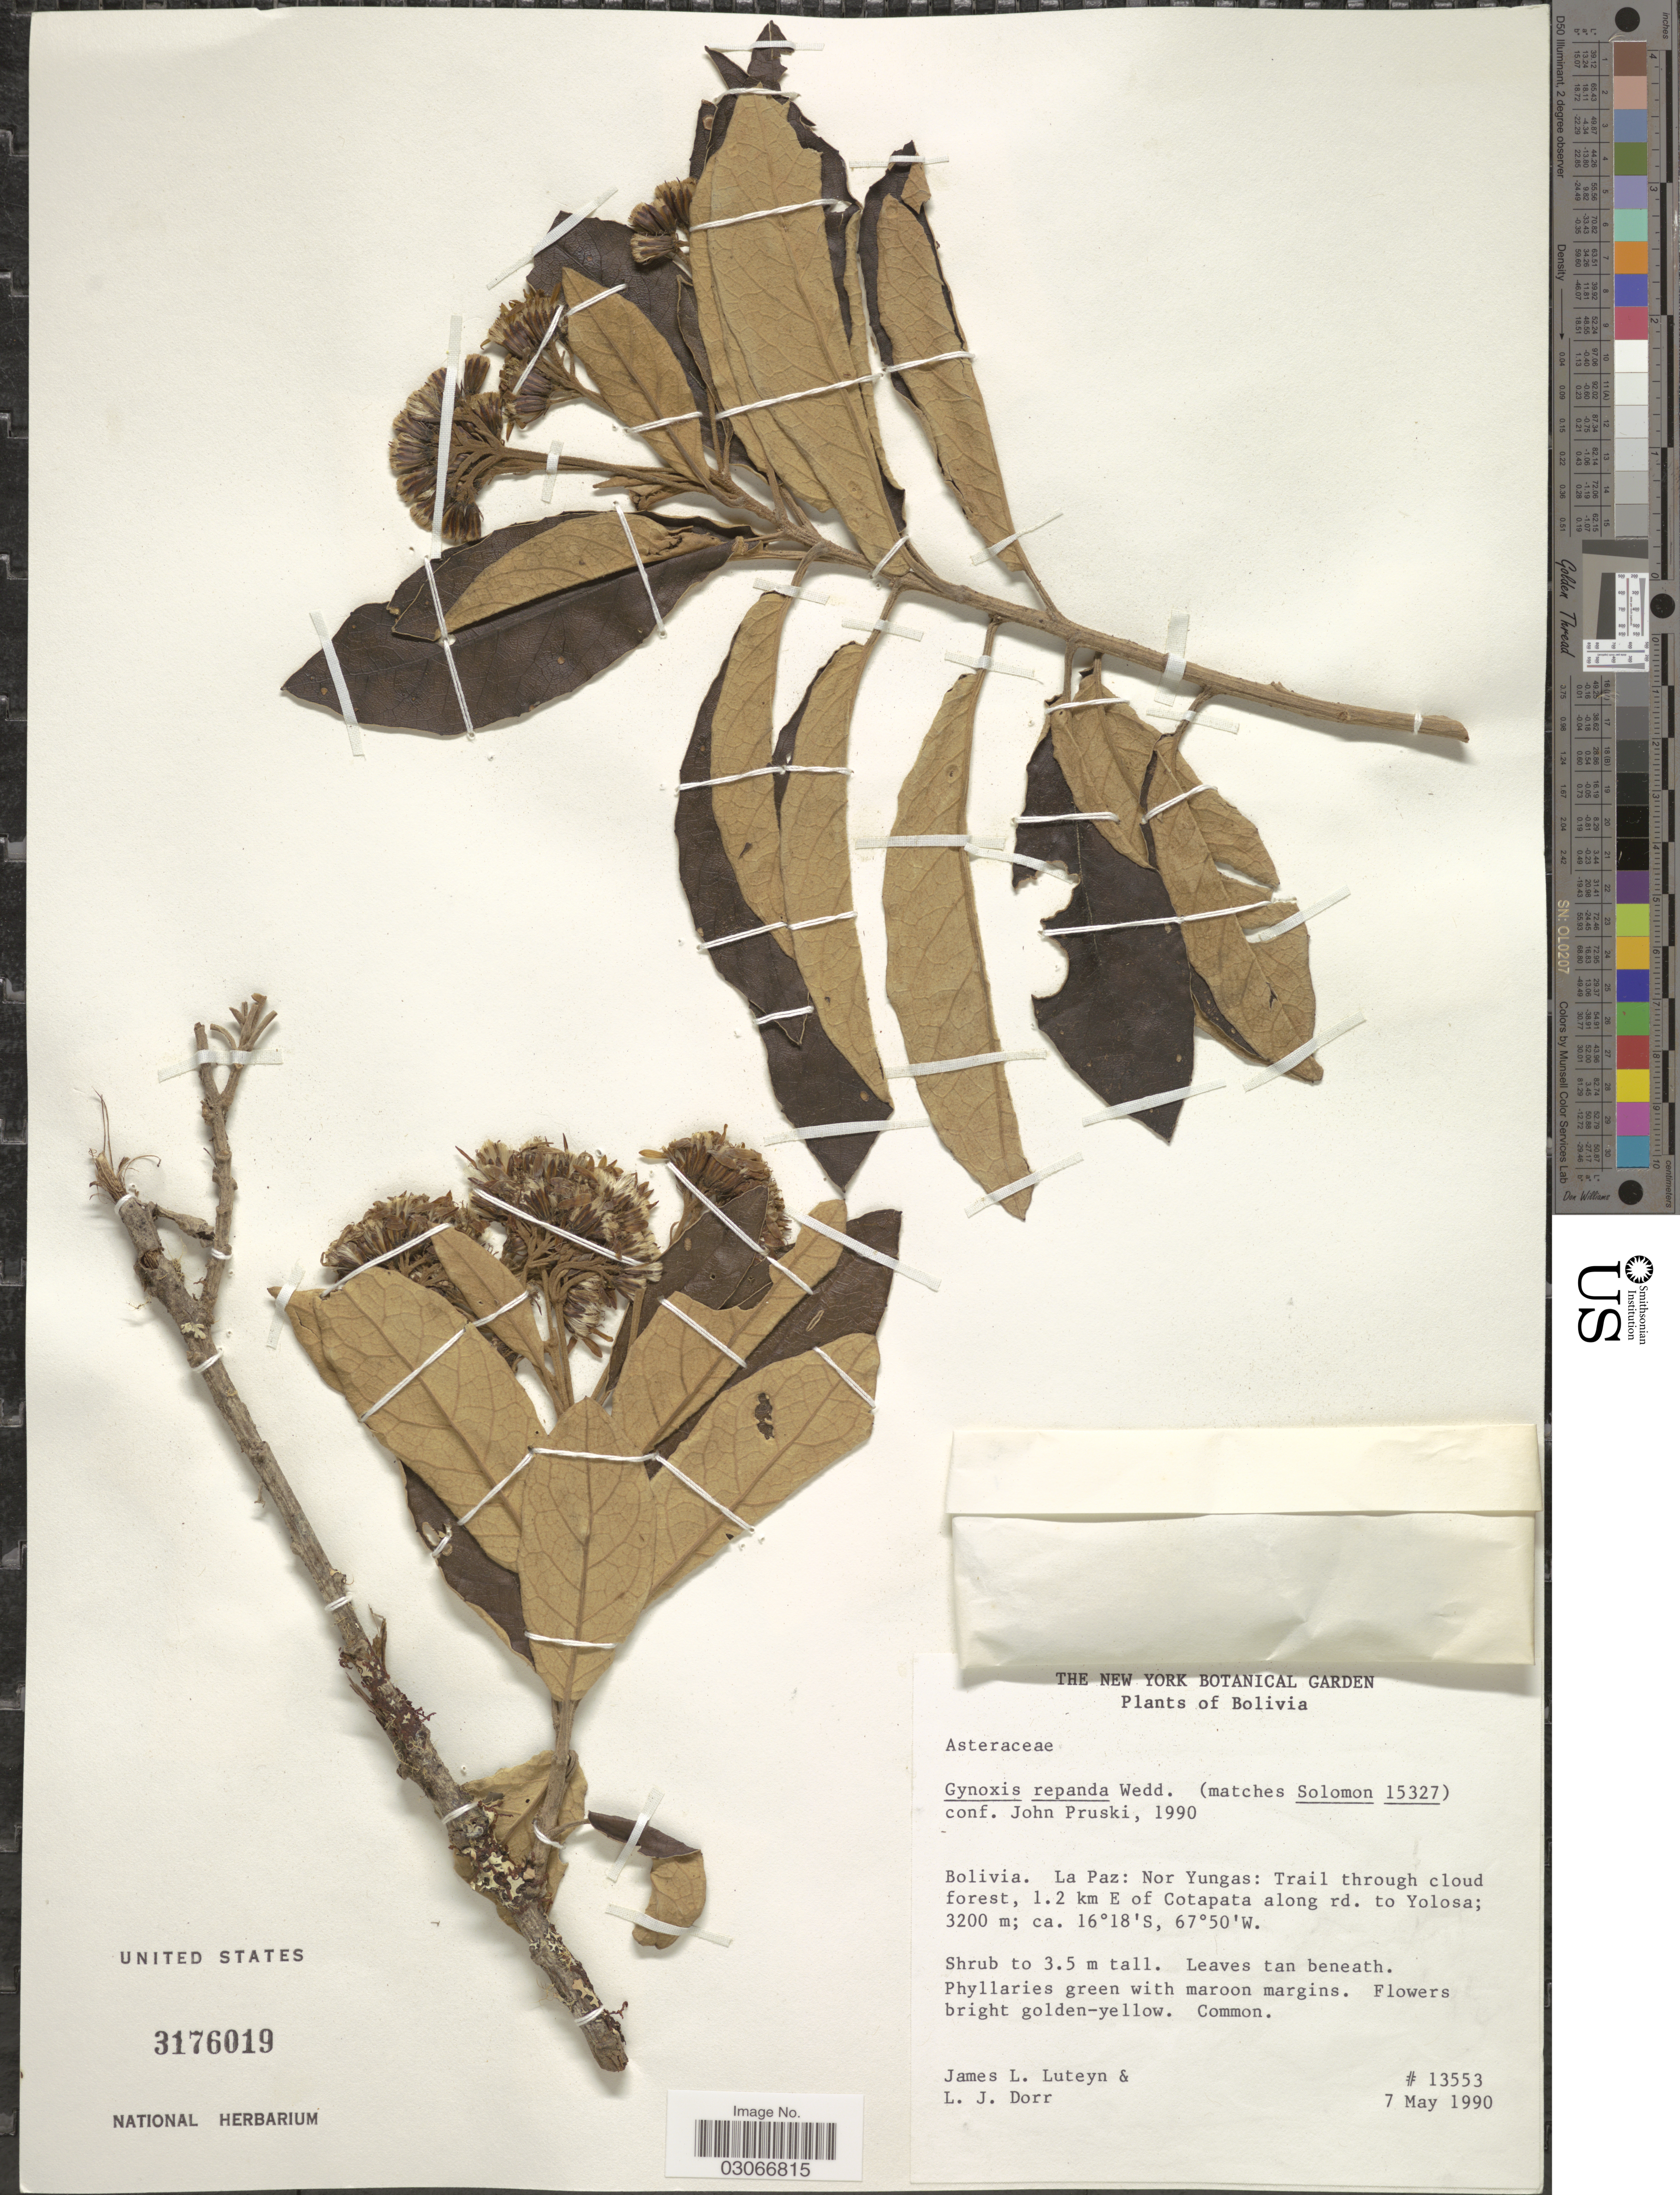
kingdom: Plantae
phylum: Tracheophyta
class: Magnoliopsida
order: Asterales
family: Asteraceae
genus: Nordenstamia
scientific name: Nordenstamia repanda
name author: (Wedd.) Lundin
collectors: J. Luteyn & L. J. Dorr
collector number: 13553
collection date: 1990-05-07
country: Bolivia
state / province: La Paz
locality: Nor Yungas: Trail through cloud forest, 1.2 km E of Cotapata along rd. to Yolosa.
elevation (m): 3200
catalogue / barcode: US 3176019